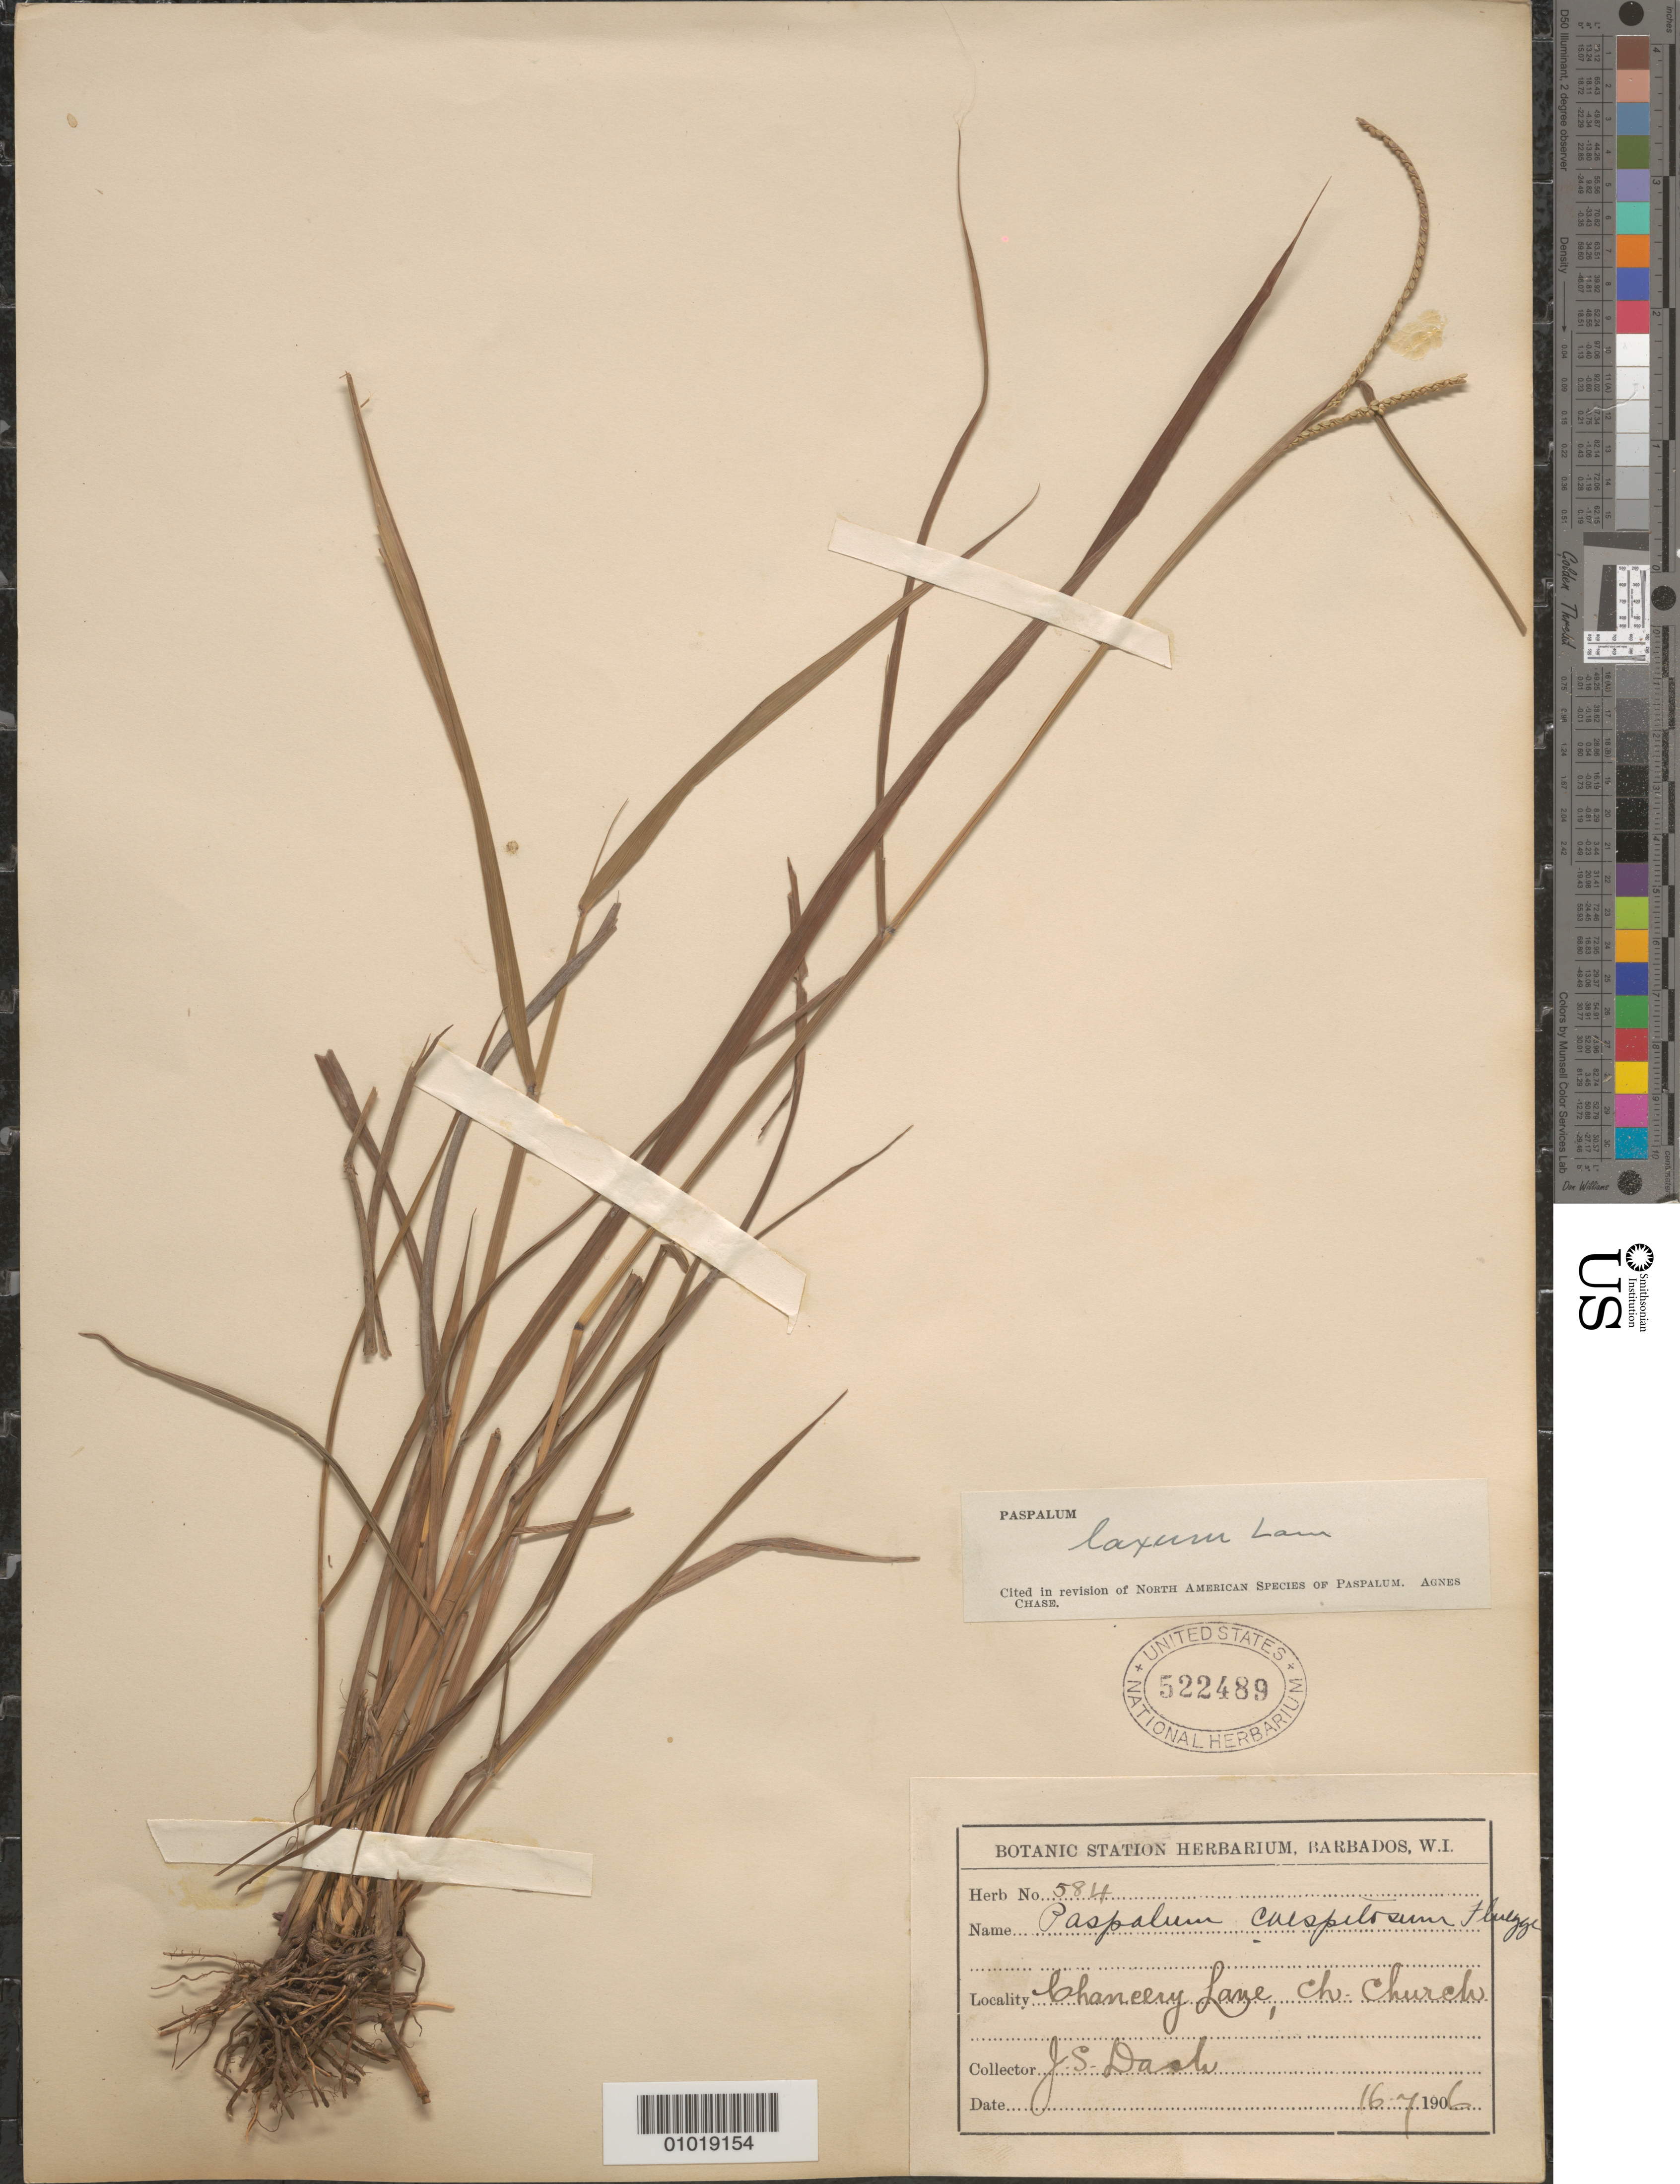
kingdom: Plantae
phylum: Tracheophyta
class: Liliopsida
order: Poales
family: Poaceae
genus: Paspalum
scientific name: Paspalum laxum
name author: Lam.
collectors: J. Dash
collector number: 584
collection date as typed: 16 Jul 1906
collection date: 1906-07-16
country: Barbados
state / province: Christ Church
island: Barbados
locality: Chancery Lane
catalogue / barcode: US 522489